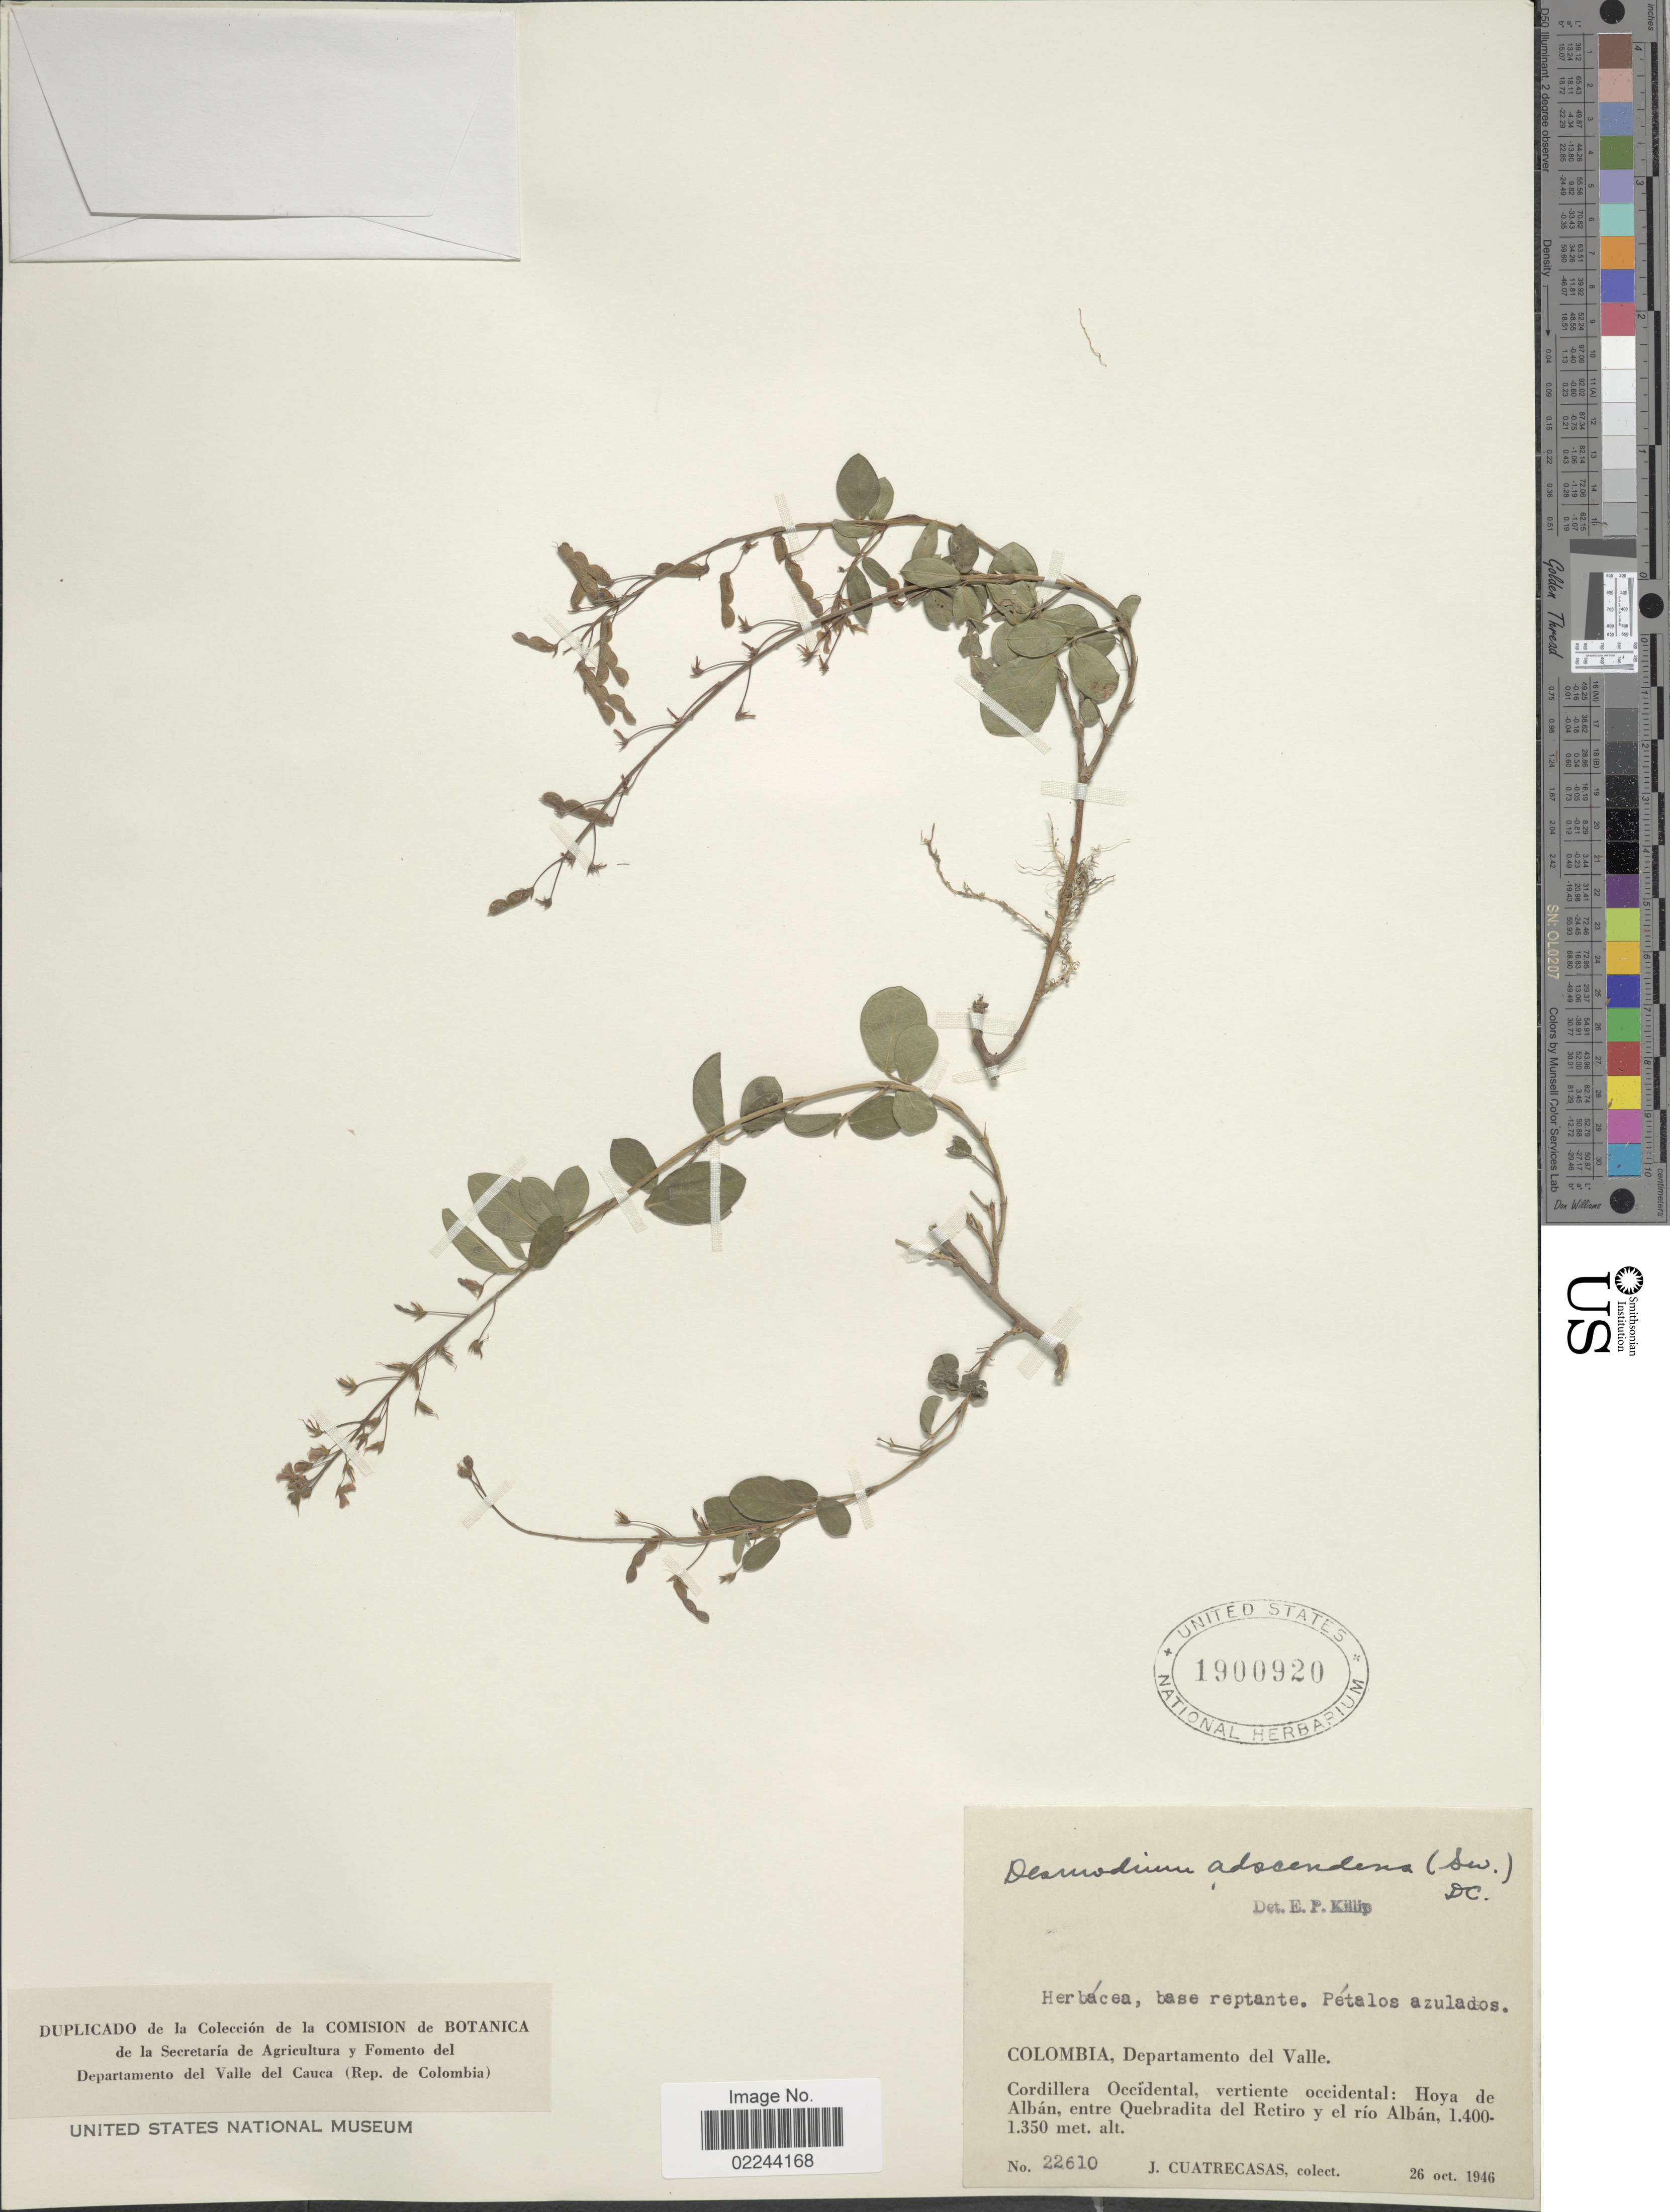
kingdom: Plantae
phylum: Tracheophyta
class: Magnoliopsida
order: Fabales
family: Fabaceae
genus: Grona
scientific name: Grona adscendens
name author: (Sw.) H. Ohashi & K. Ohashi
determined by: Strong, Mark T., (BOT), Smithsonian Institution - National Museum of Natural History (UNITED STATES)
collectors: J. Cuatrecasas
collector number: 22610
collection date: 1946-10-26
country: Colombia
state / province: Valle del Cauca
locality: Departamento del Valle, Cordillera Occidental, vertiente occidental: Hoya de Albán, entre Quebradita del Retiro y el río Albán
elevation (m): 1350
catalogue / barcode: US 1900920